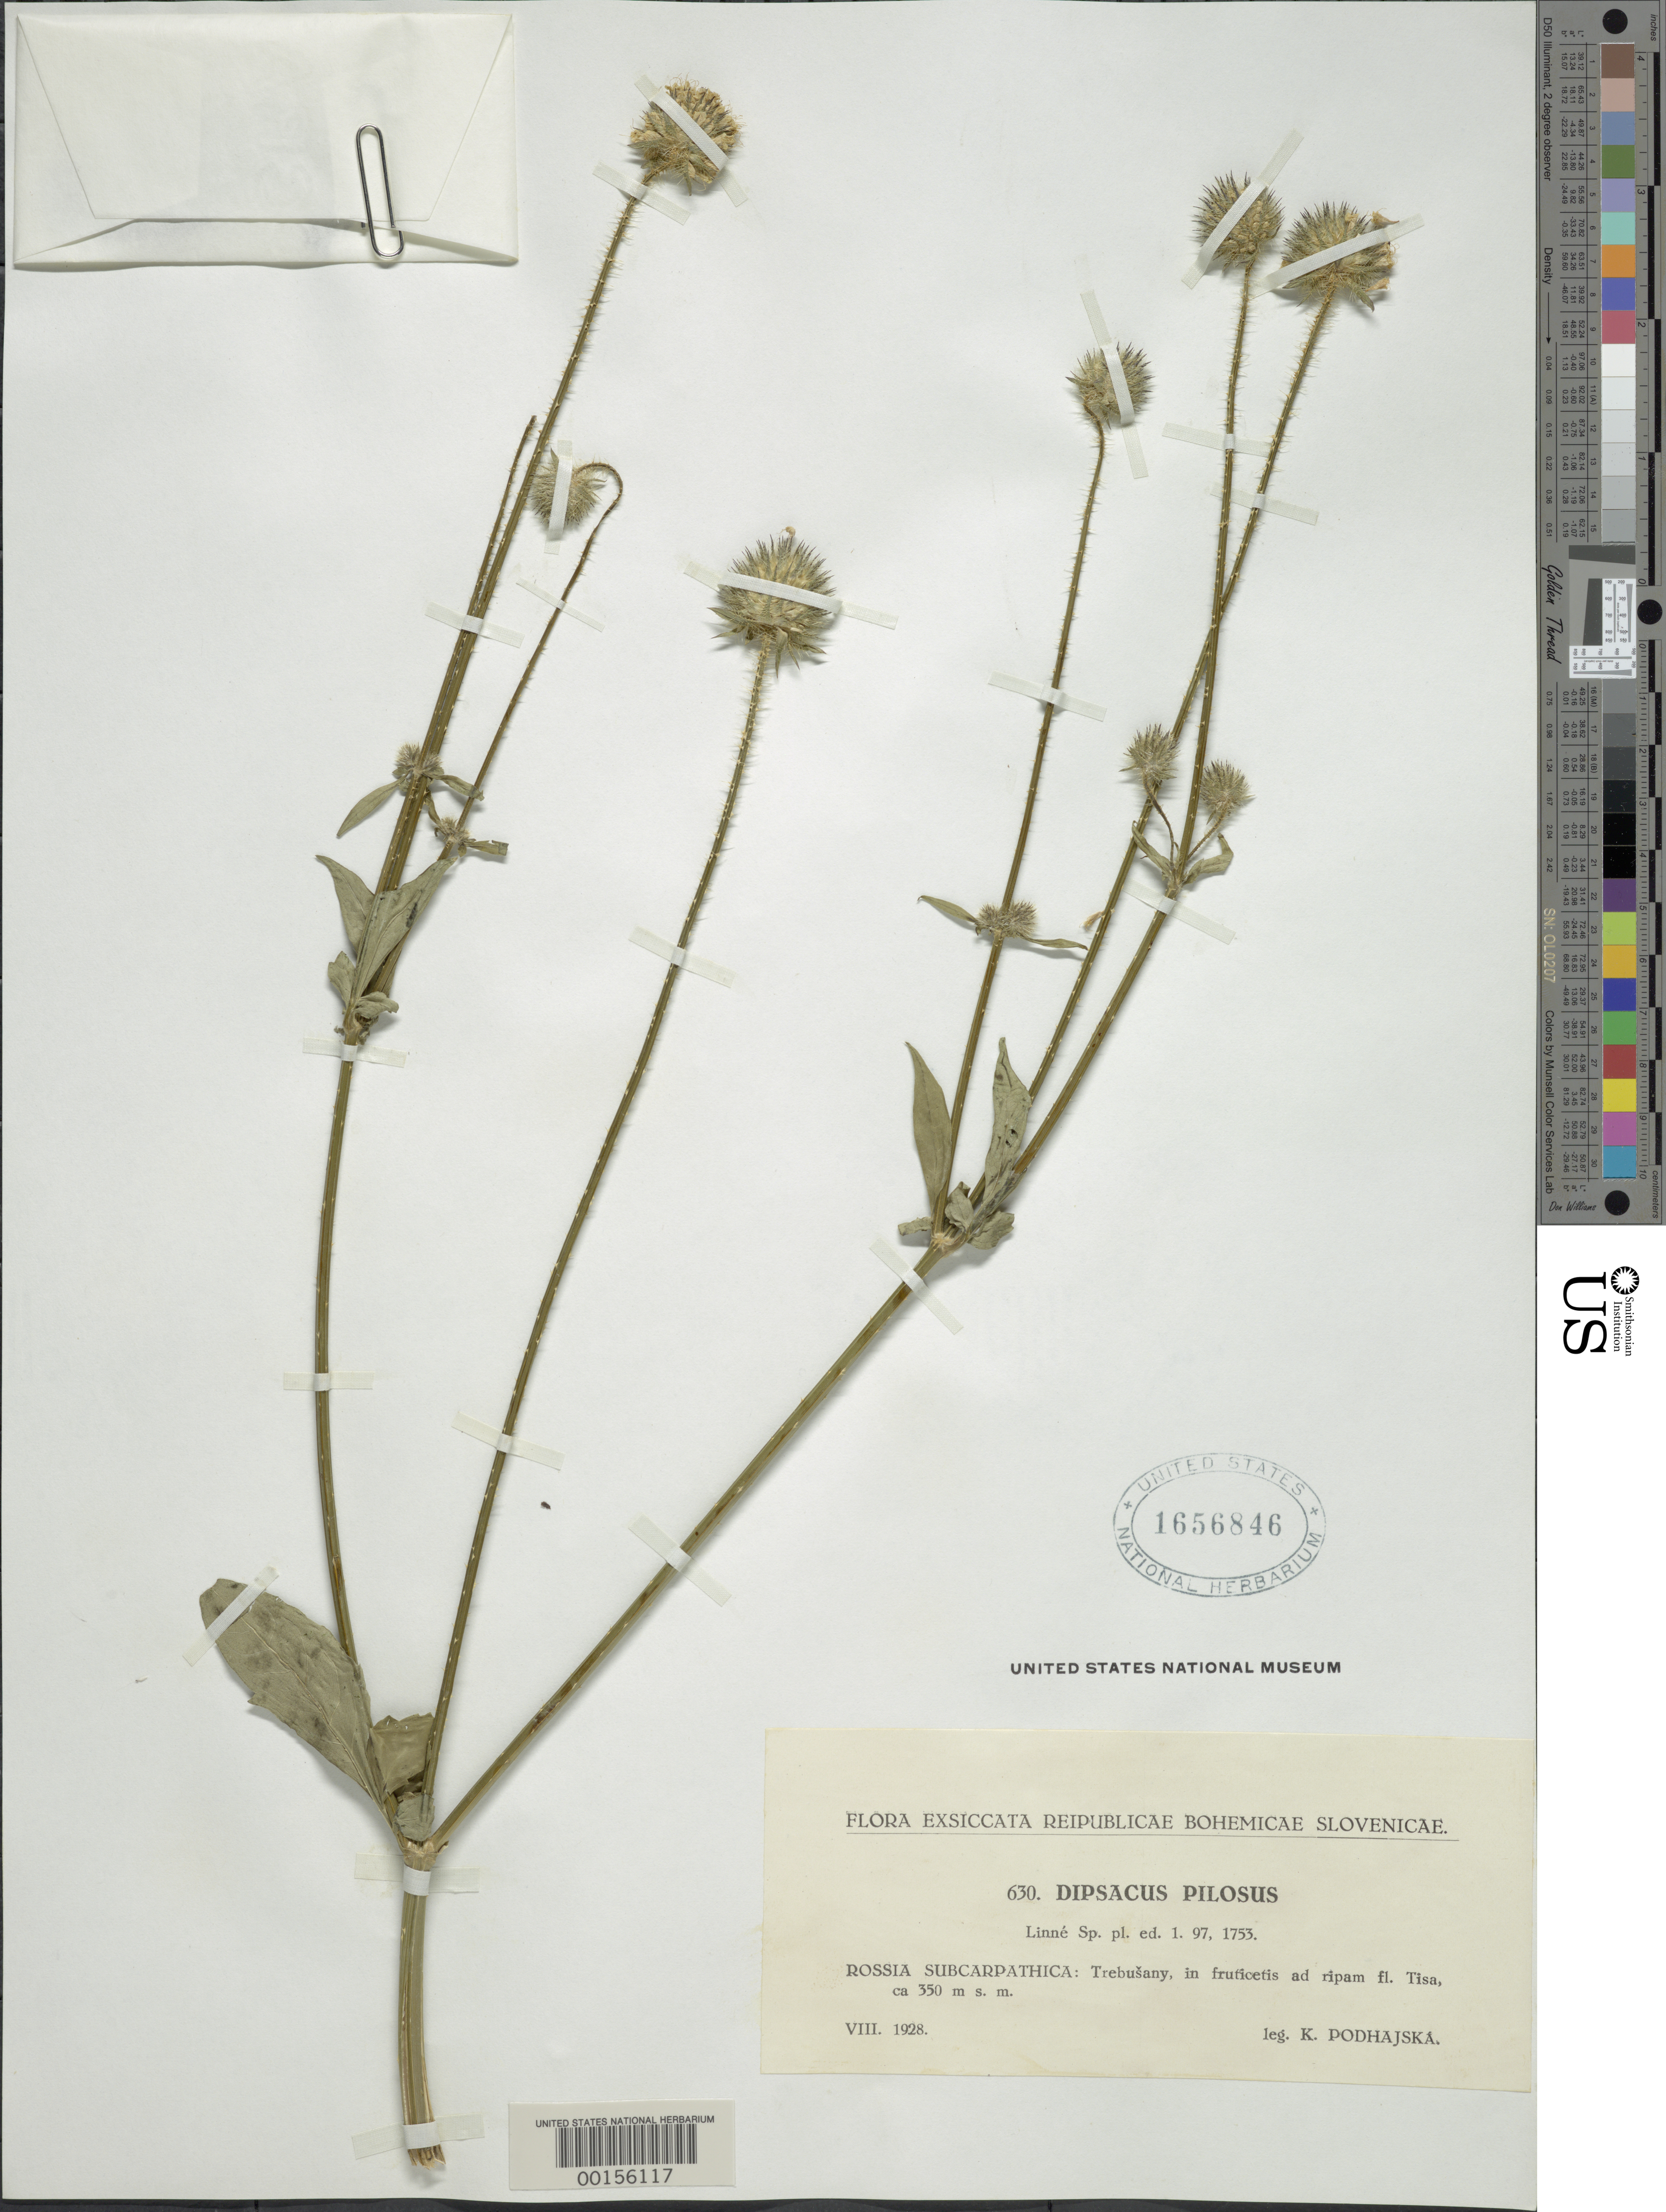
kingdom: Plantae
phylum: Tracheophyta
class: Magnoliopsida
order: Dipsacales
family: Caprifoliaceae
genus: Dipsacus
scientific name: Dipsacus pilosus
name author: L.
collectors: K. Podhajska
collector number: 630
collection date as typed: Aug 1928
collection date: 1928-08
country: Ukraine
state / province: Zakarpattya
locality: Rossia Subcarpathic, Trebusany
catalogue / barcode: US 1656846